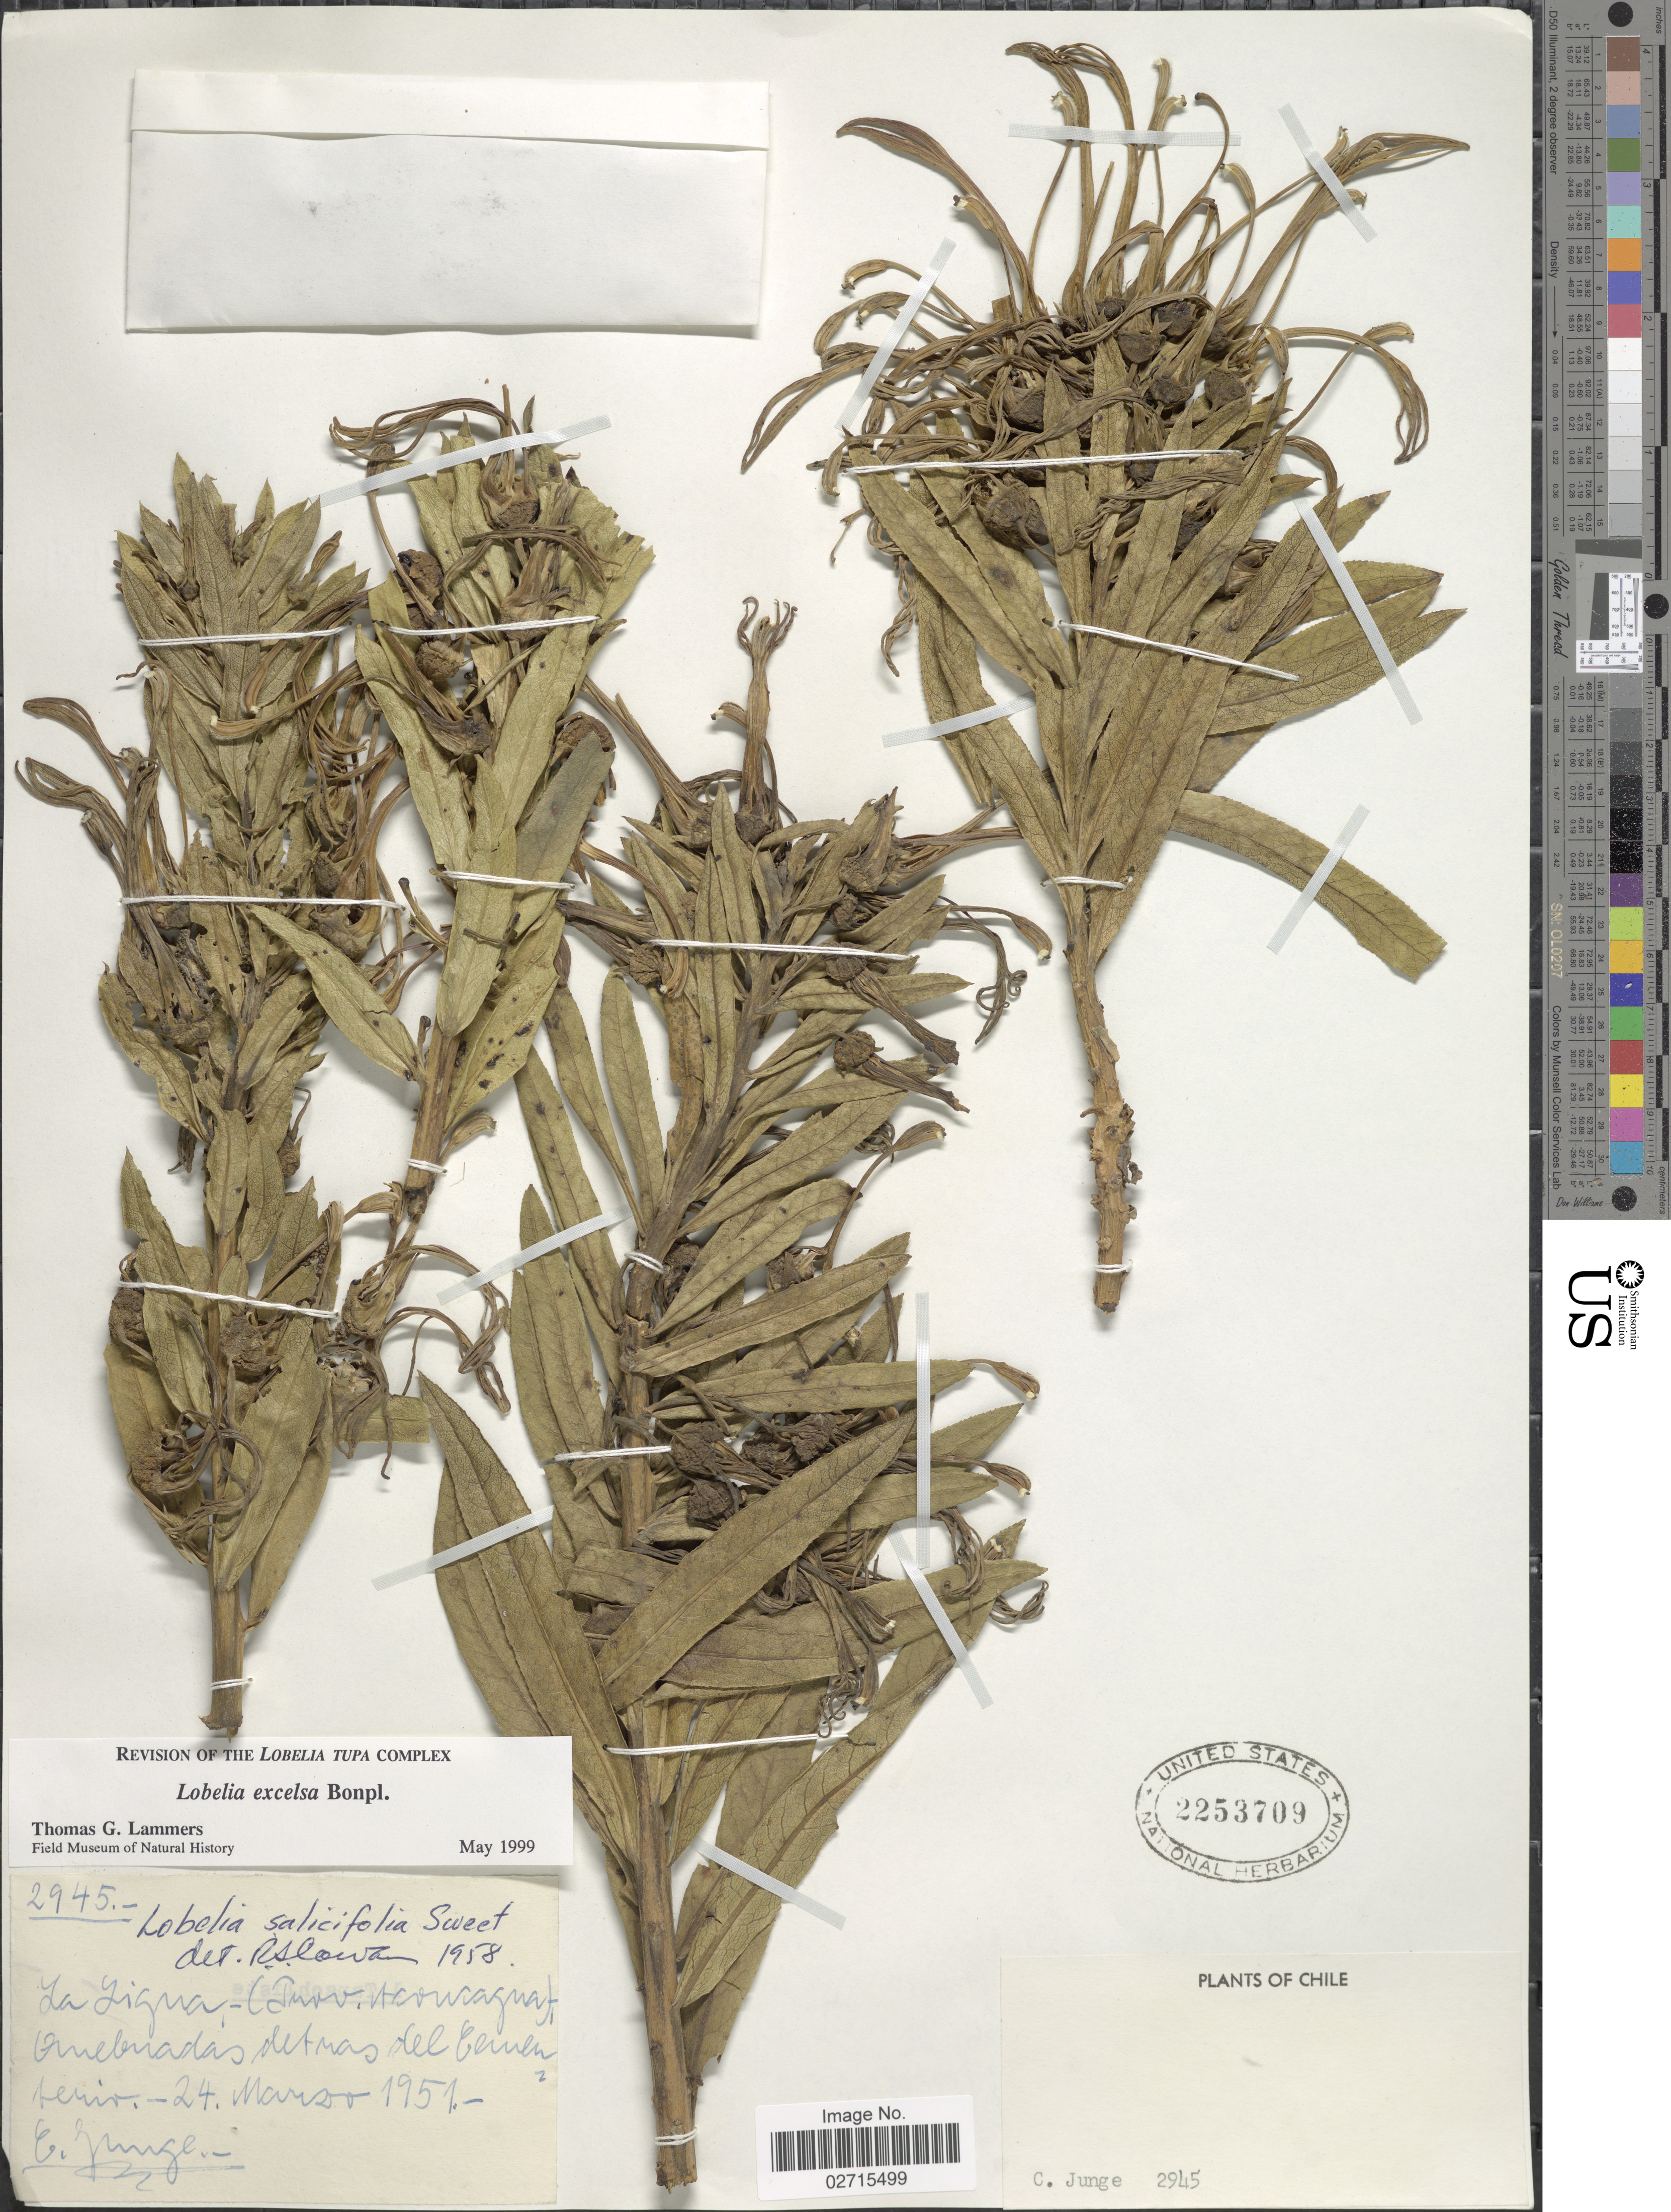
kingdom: Plantae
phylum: Tracheophyta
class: Magnoliopsida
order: Asterales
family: Campanulaceae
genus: Lobelia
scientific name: Lobelia excelsa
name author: L.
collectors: E. Junge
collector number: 2945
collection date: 1951-03-24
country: Chile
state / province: Valparaíso (V)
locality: La Ligua-(Prov. Aconcagua), Quebradas detras del Cementerio.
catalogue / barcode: US 2253709